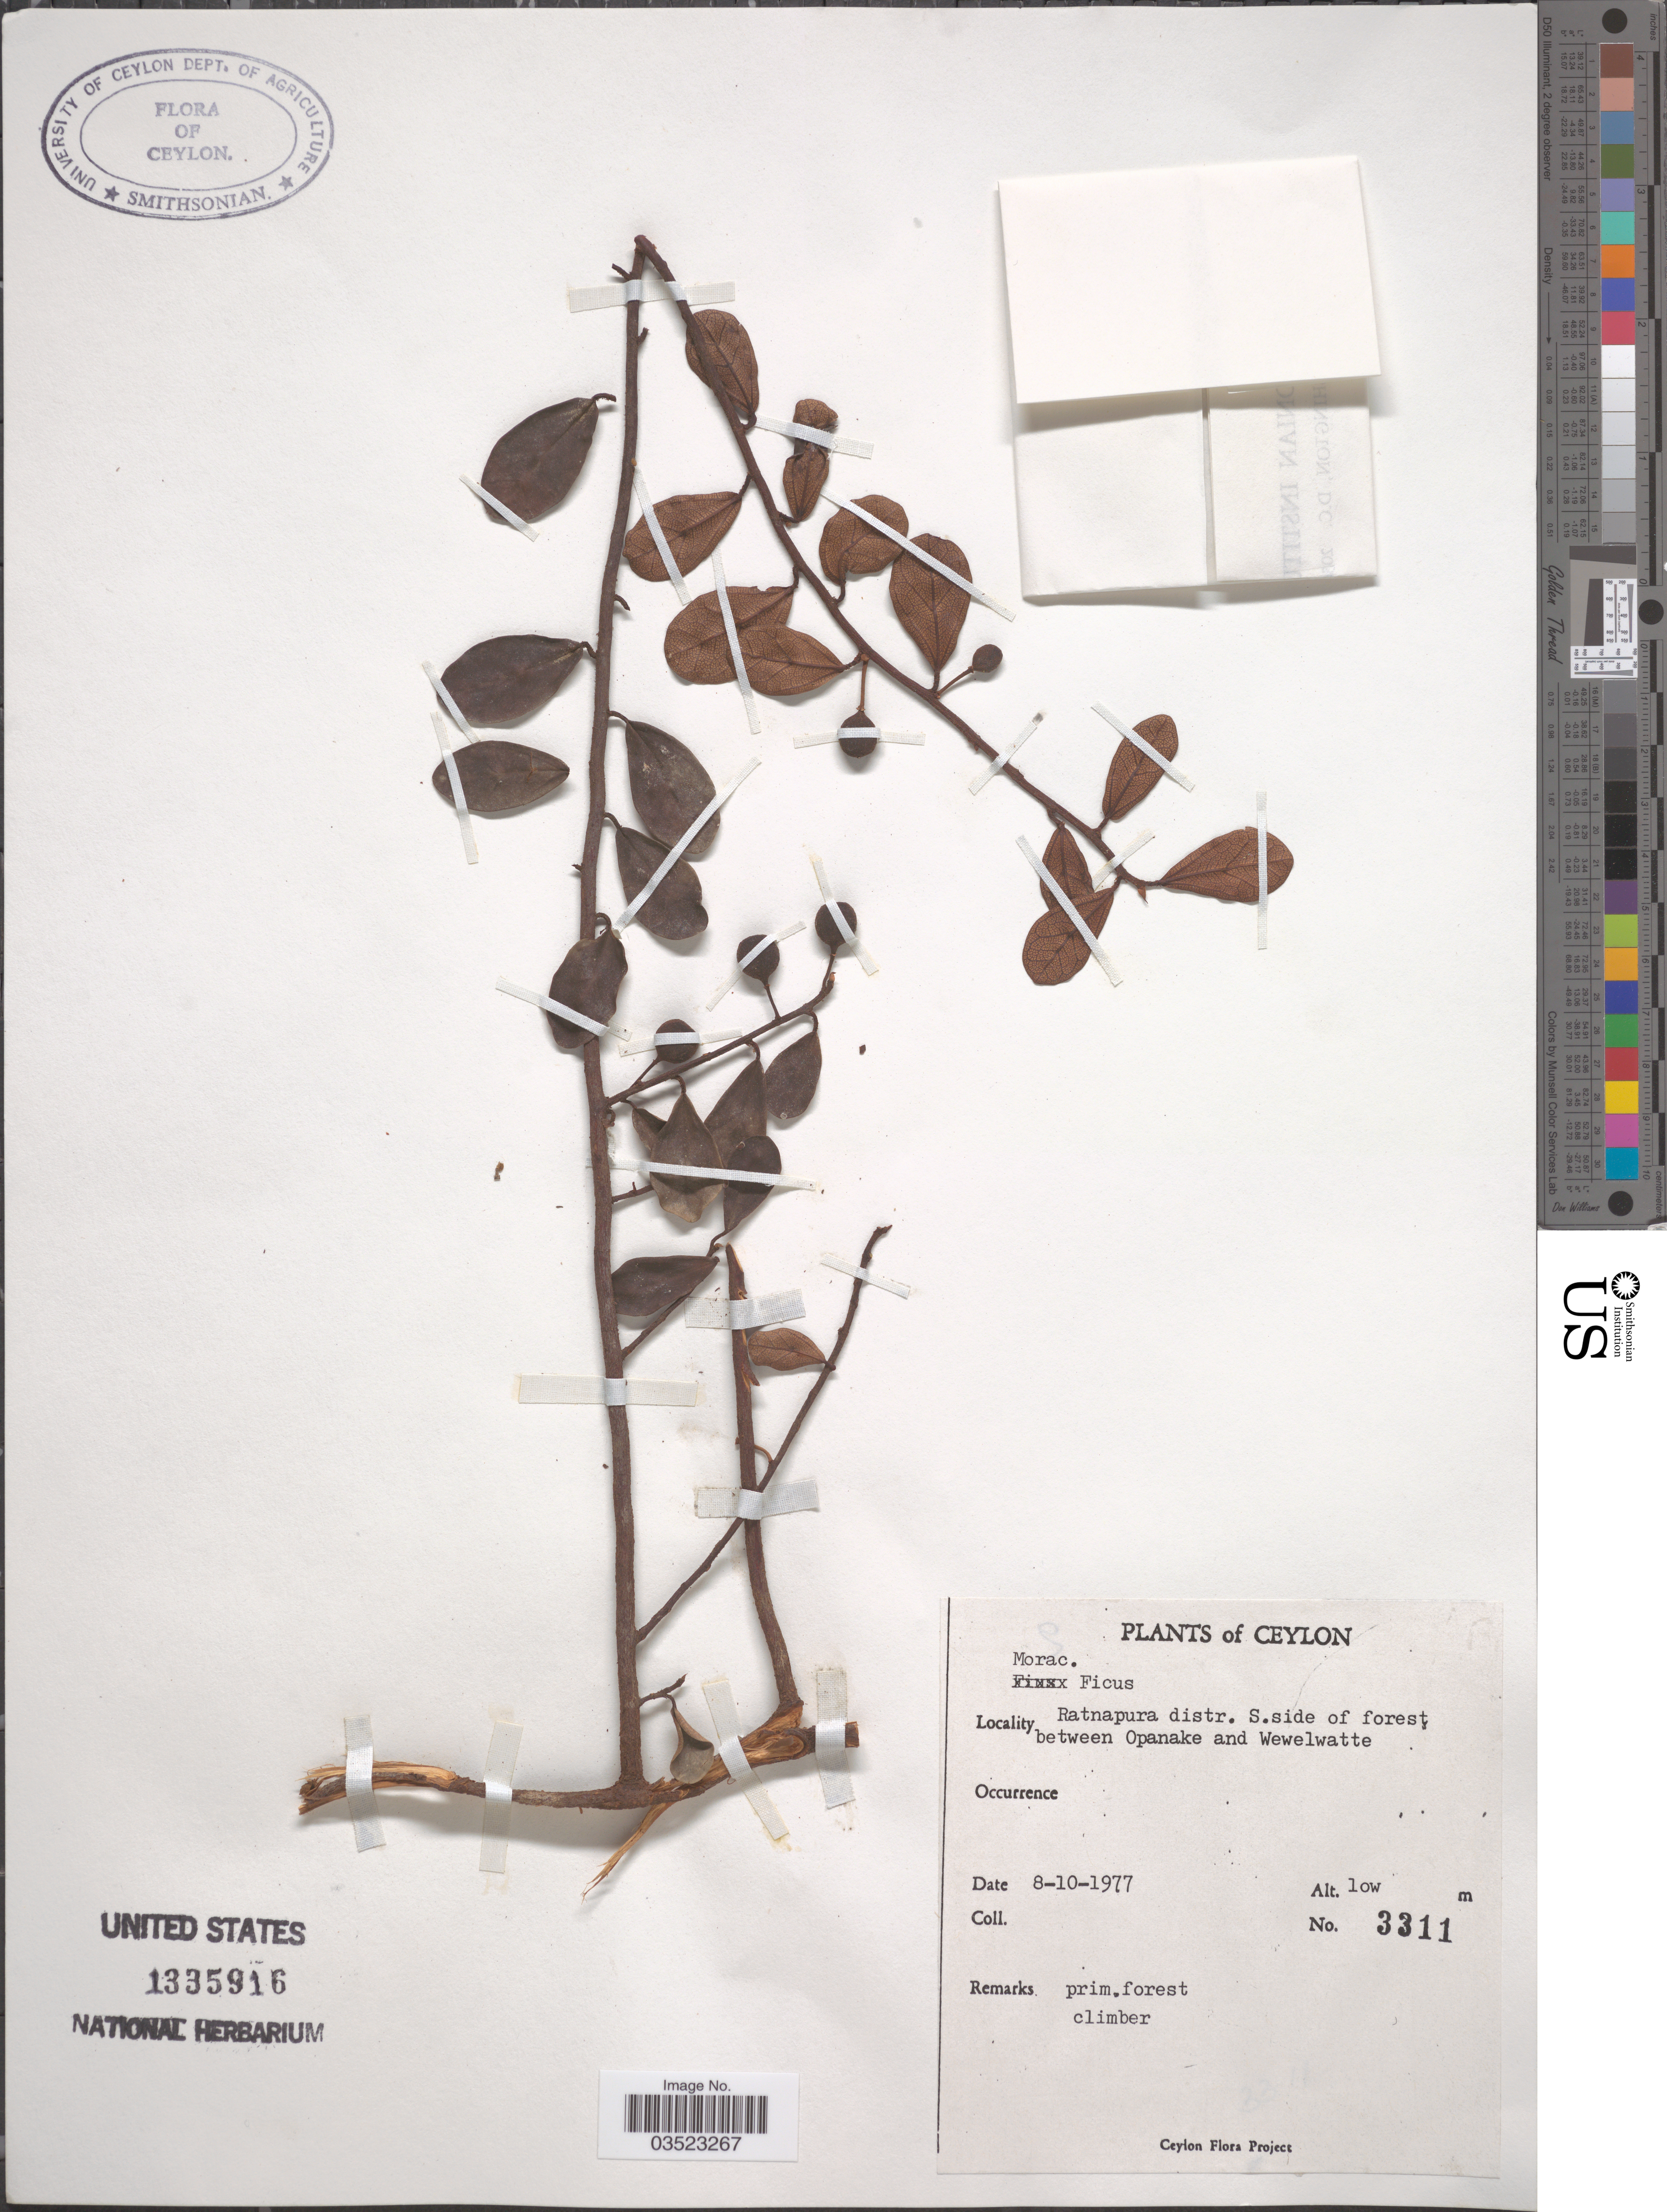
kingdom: Plantae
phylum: Tracheophyta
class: Magnoliopsida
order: Rosales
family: Moraceae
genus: Ficus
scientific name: Ficus sp.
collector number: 3311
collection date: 1977-10-08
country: Sri Lanka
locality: Ceylon. Ratnapura distr. S.side of forest: between Opanake and Wewelwatte.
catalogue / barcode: US 1335916